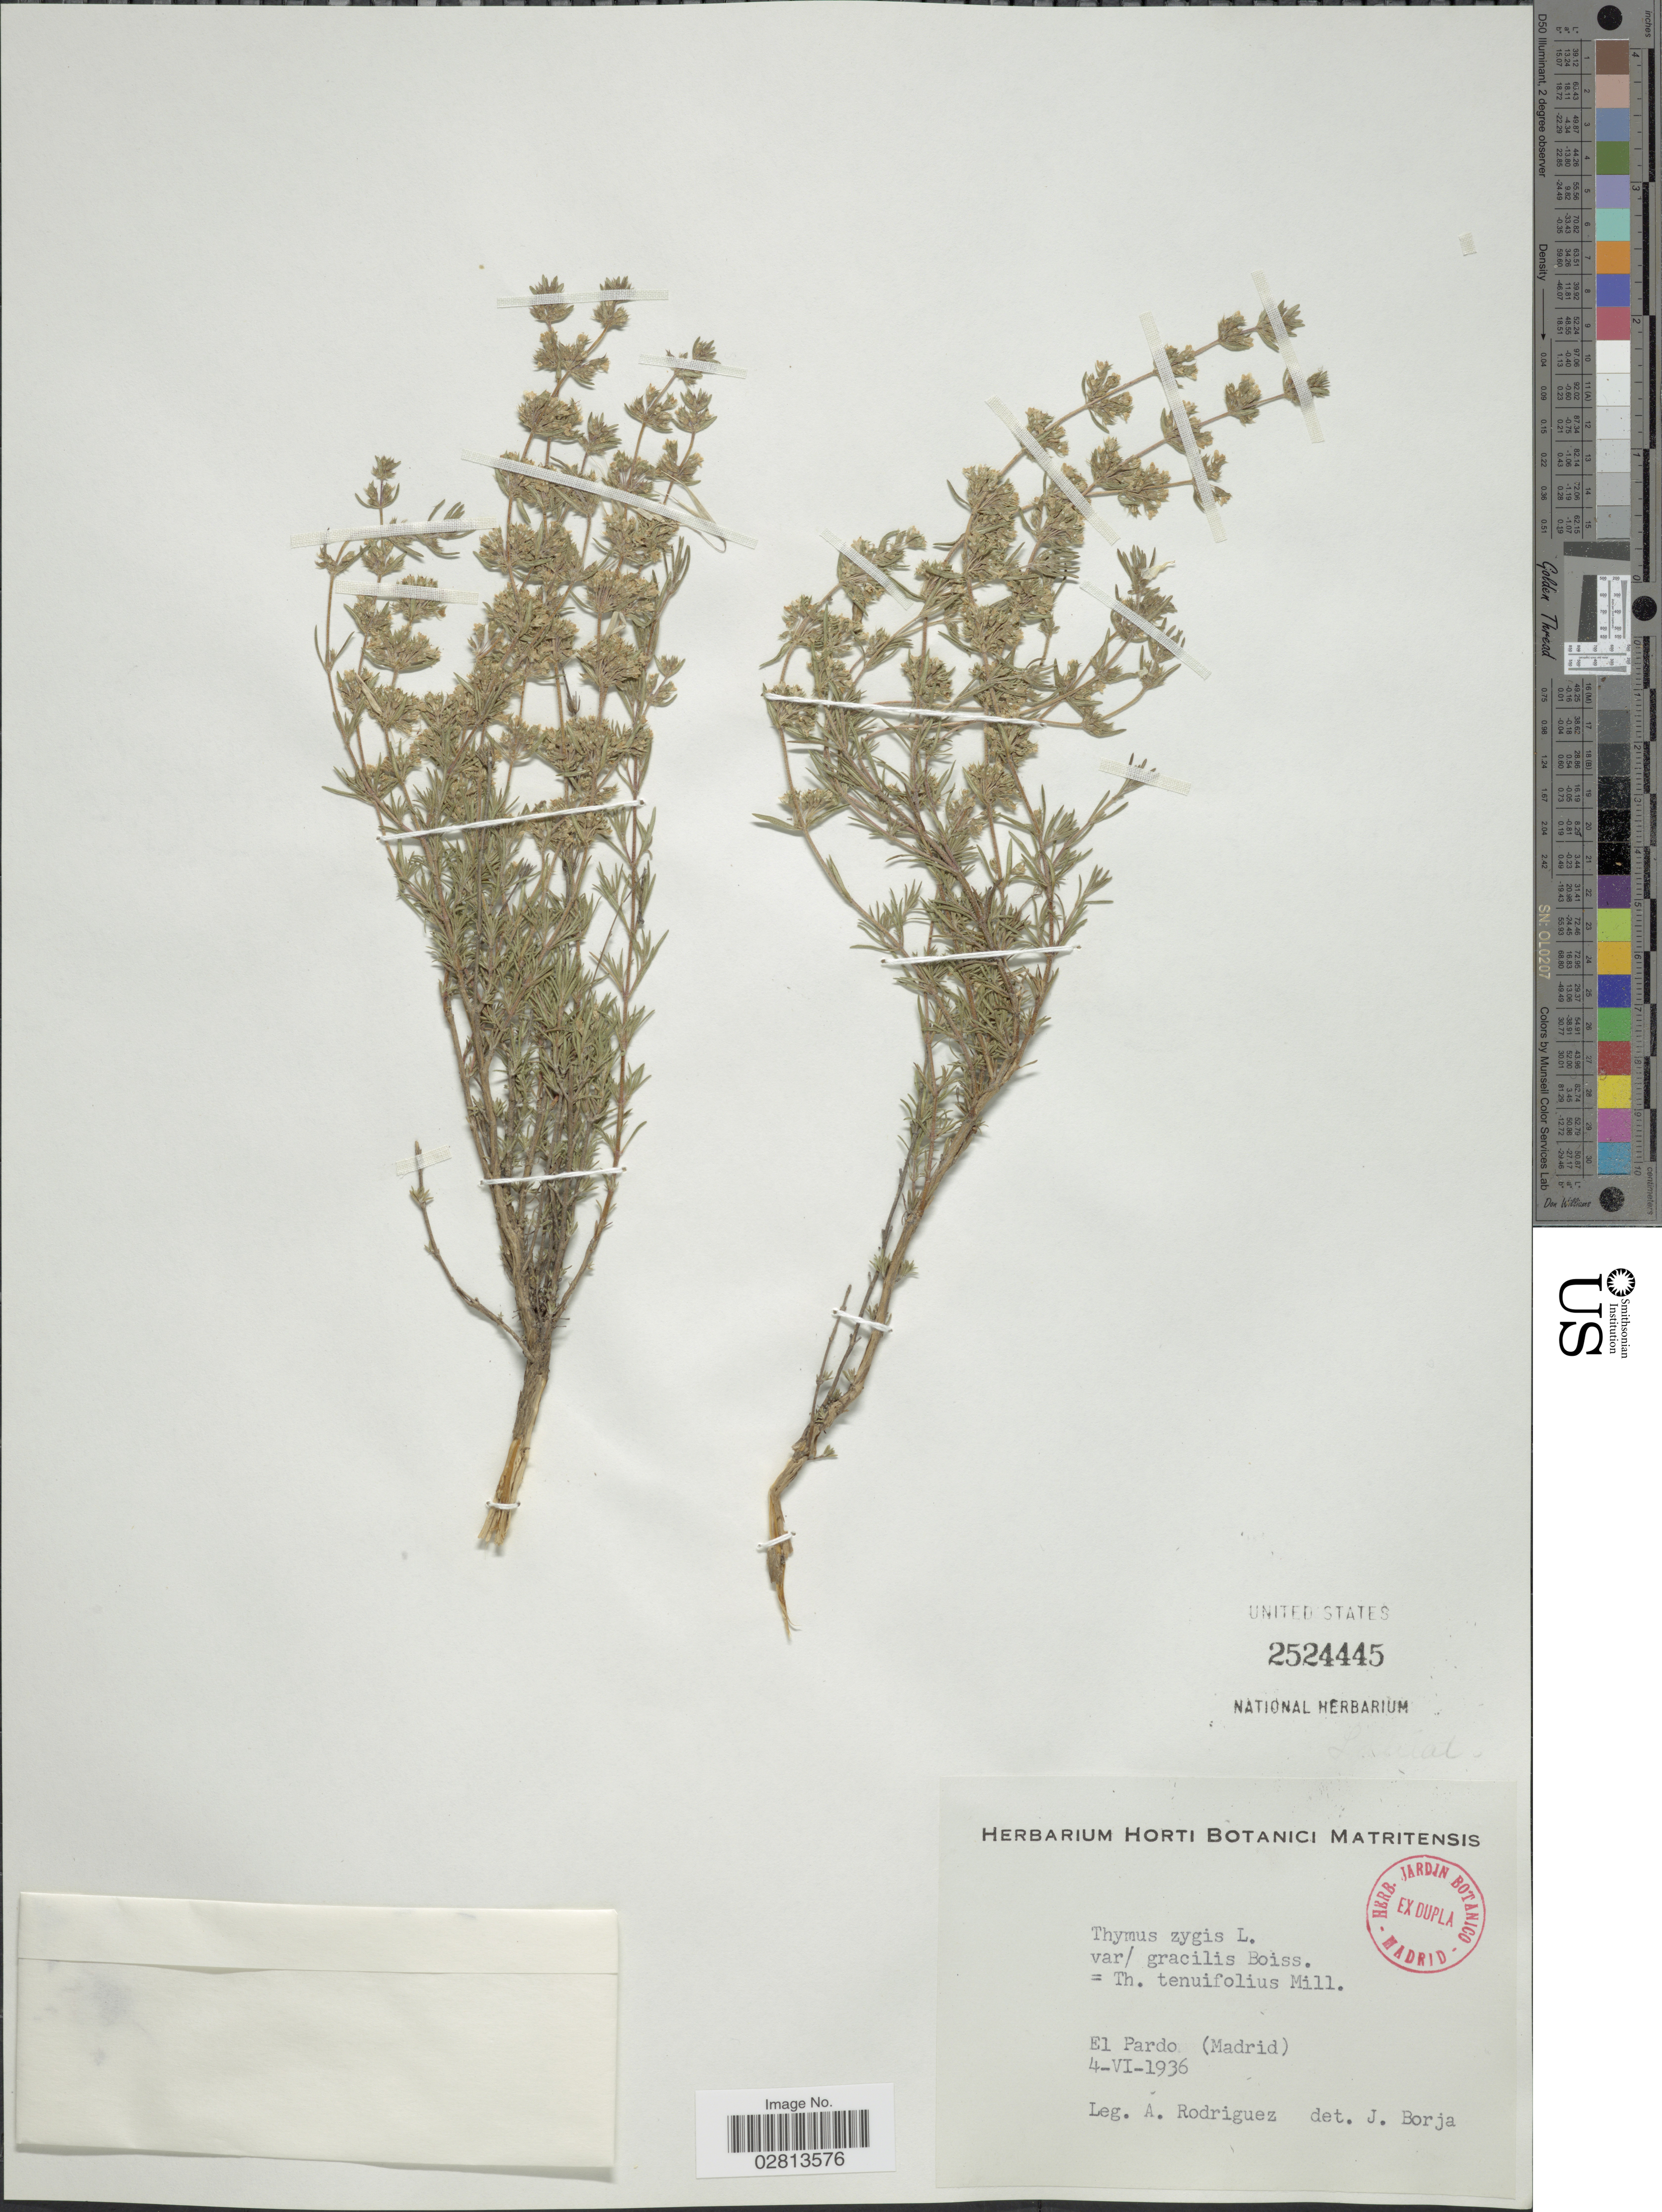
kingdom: Plantae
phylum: Tracheophyta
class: Magnoliopsida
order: Lamiales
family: Lamiaceae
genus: Thymus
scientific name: Thymus zygis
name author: L.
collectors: A. Rodriguez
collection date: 1936-06-04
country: Spain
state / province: Madrid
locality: El Pardo.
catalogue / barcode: US 2524445